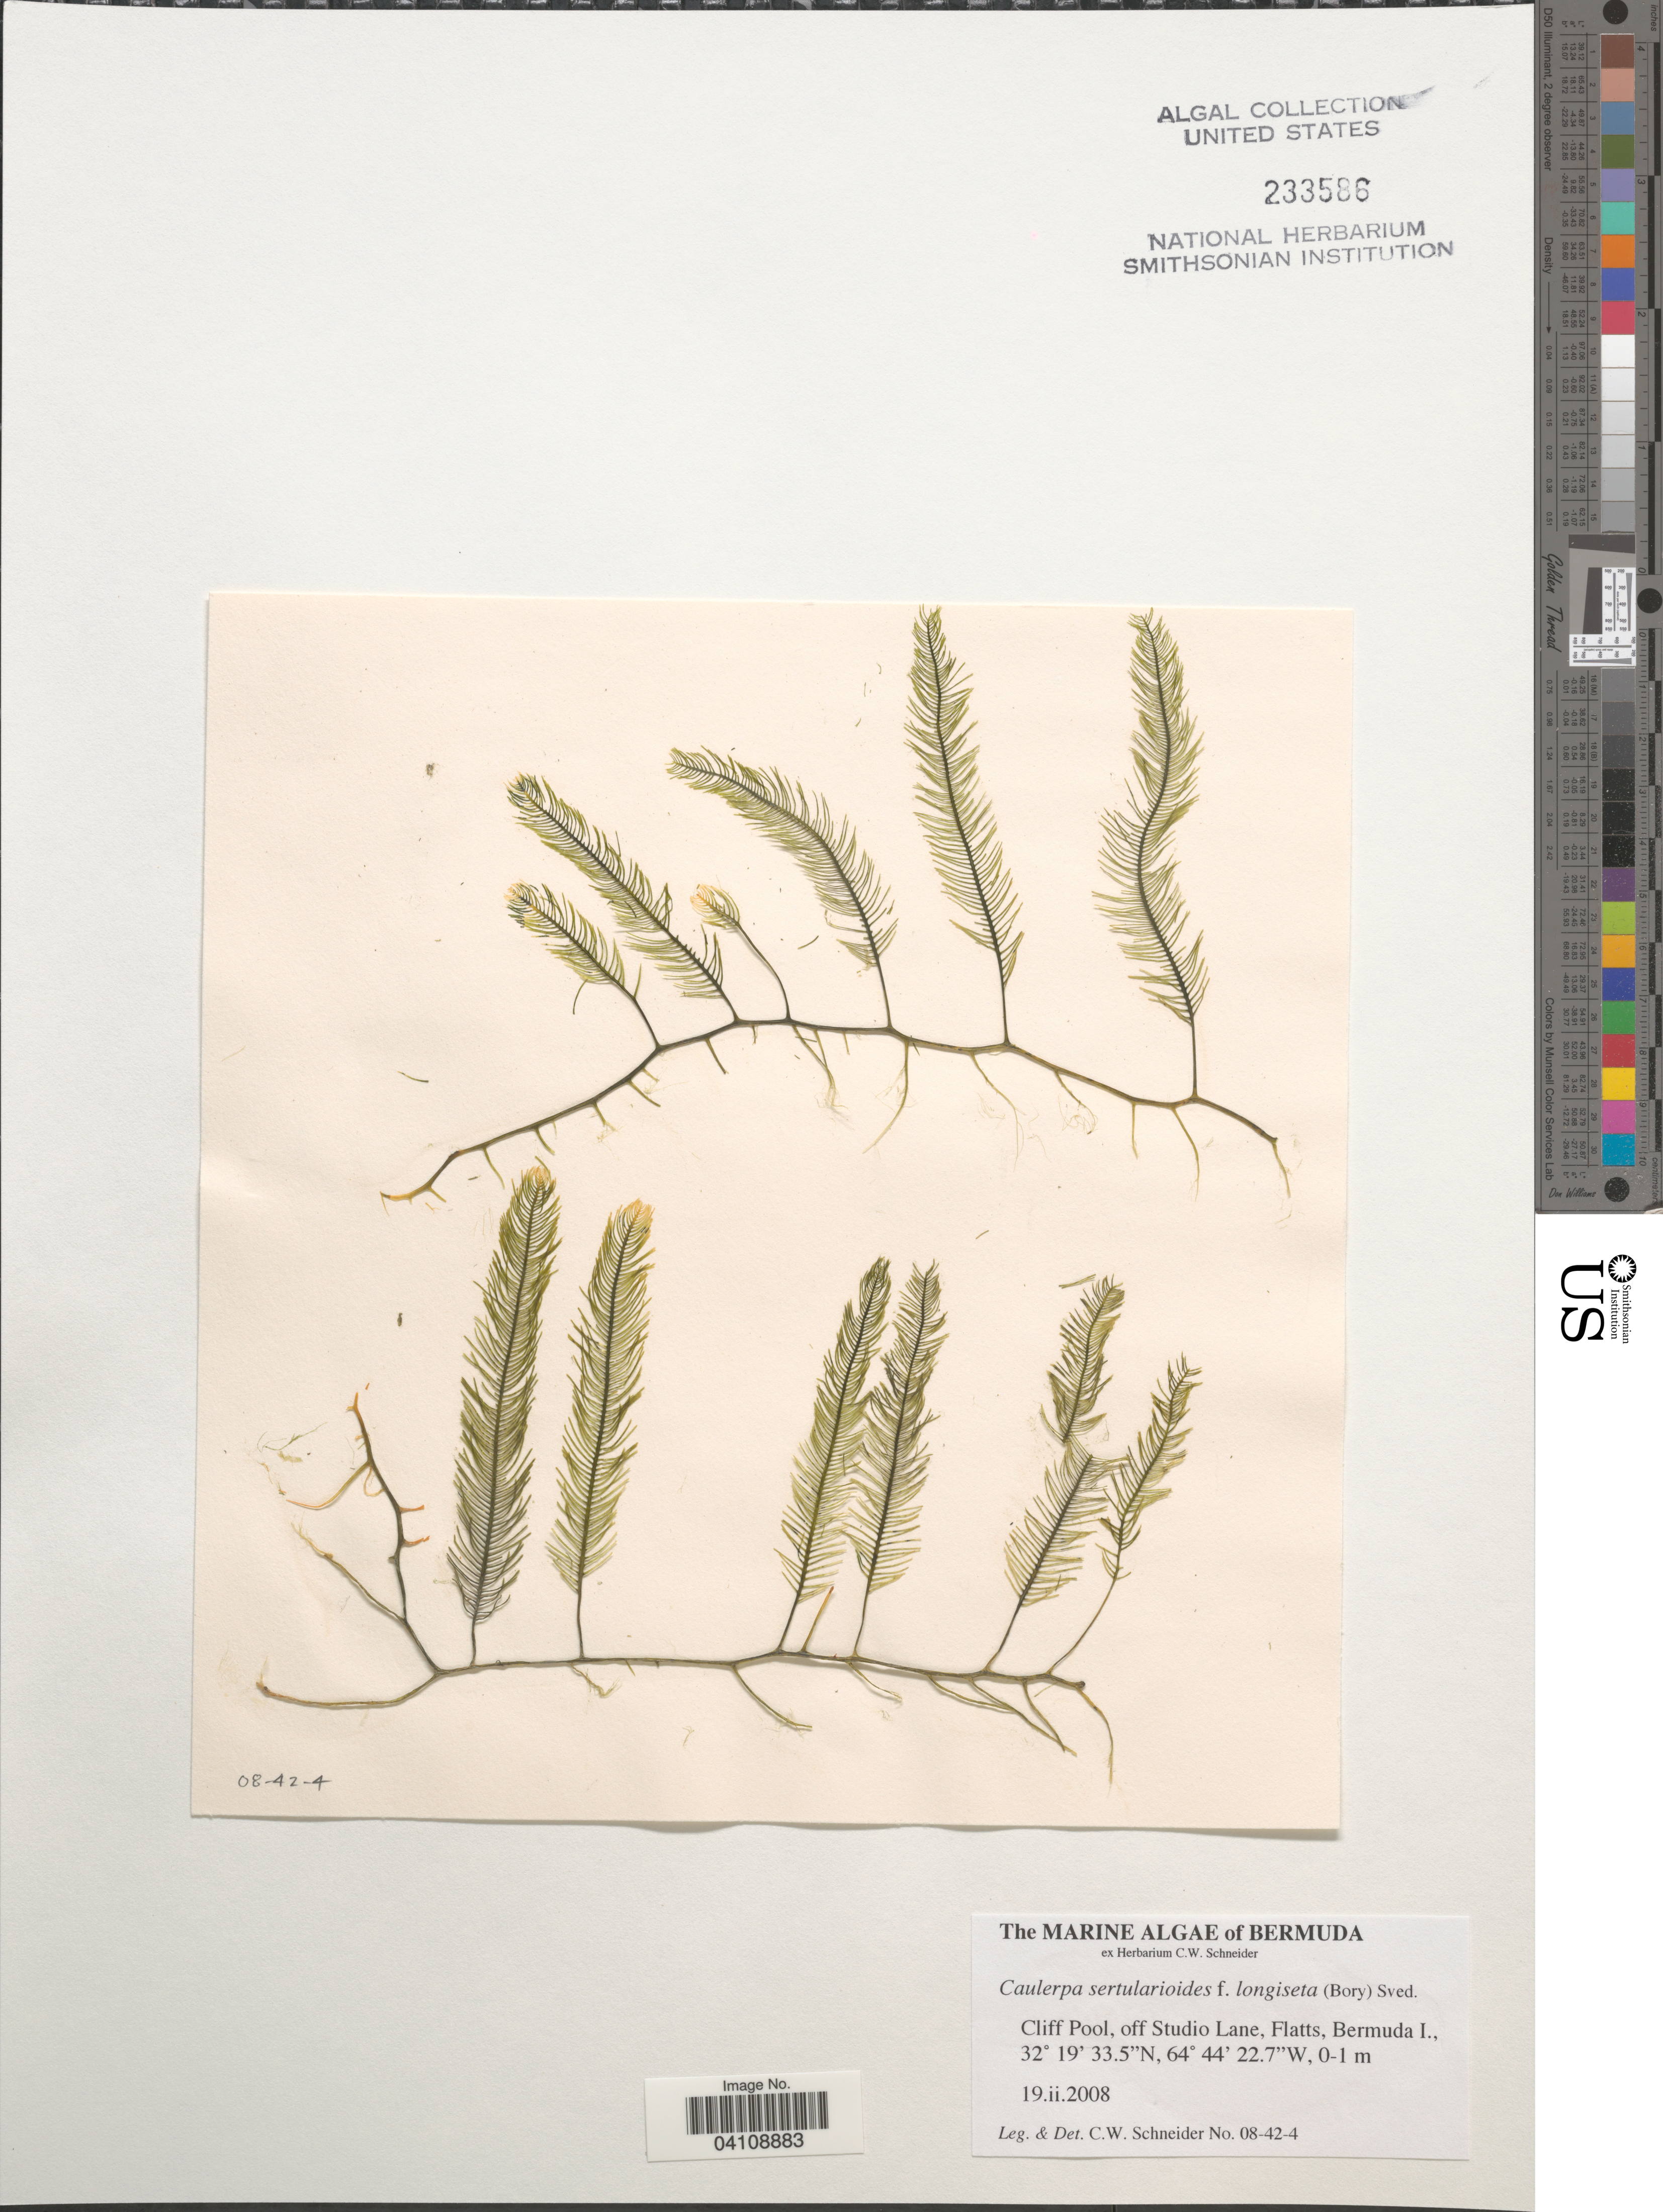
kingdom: Plantae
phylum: Chlorophyta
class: Ulvophyceae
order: Bryopsidales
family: Caulerpaceae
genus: Caulerpa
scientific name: Caulerpa sertularioides f. longiseta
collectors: C. W.Schneider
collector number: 08-42-4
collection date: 2008-02-19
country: Bermuda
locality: Cliff Pool, off Studio Lane, Flatts, Bermuda I.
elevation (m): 0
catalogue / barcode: US 233586